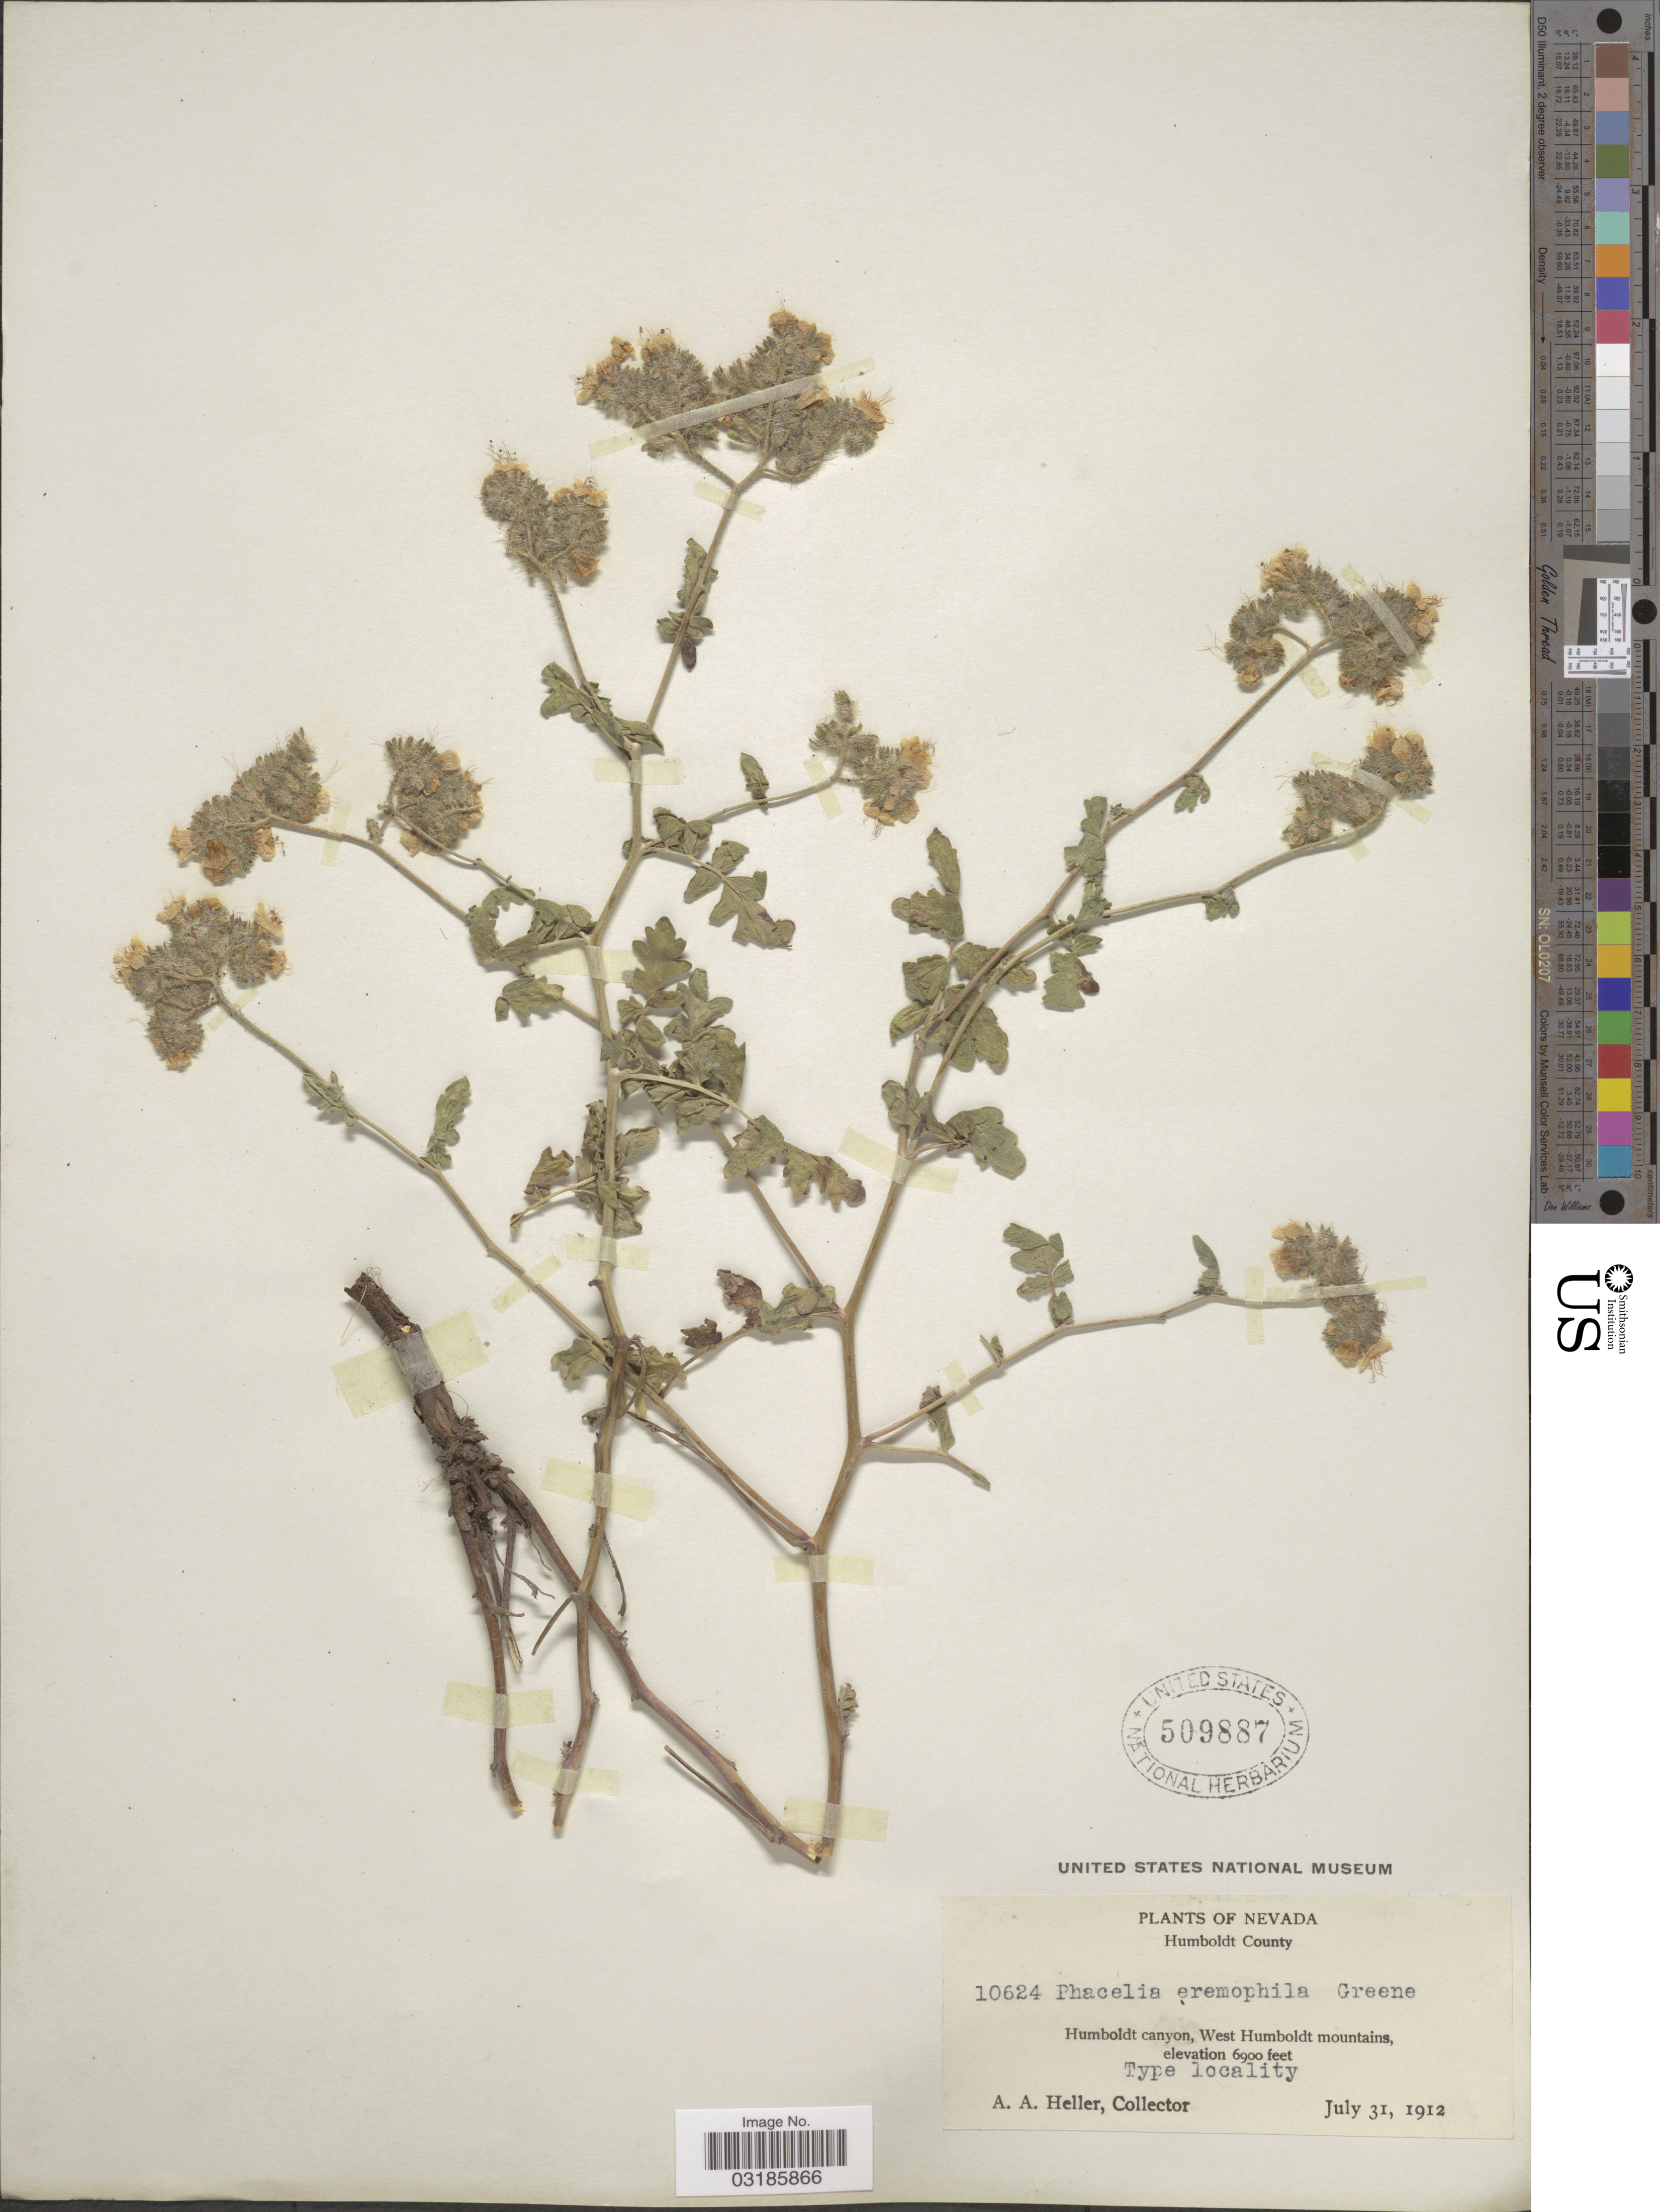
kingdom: Plantae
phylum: Tracheophyta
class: Magnoliopsida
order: Boraginales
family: Hydrophyllaceae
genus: Phacelia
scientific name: Phacelia ramosissima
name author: Douglas ex Lehm.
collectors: A. A. Heller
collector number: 10624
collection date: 1912-07-31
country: United States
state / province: Nevada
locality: Humboldt County. Humboldt canyon. West Humboldt mountains.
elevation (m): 2103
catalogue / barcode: US 509887